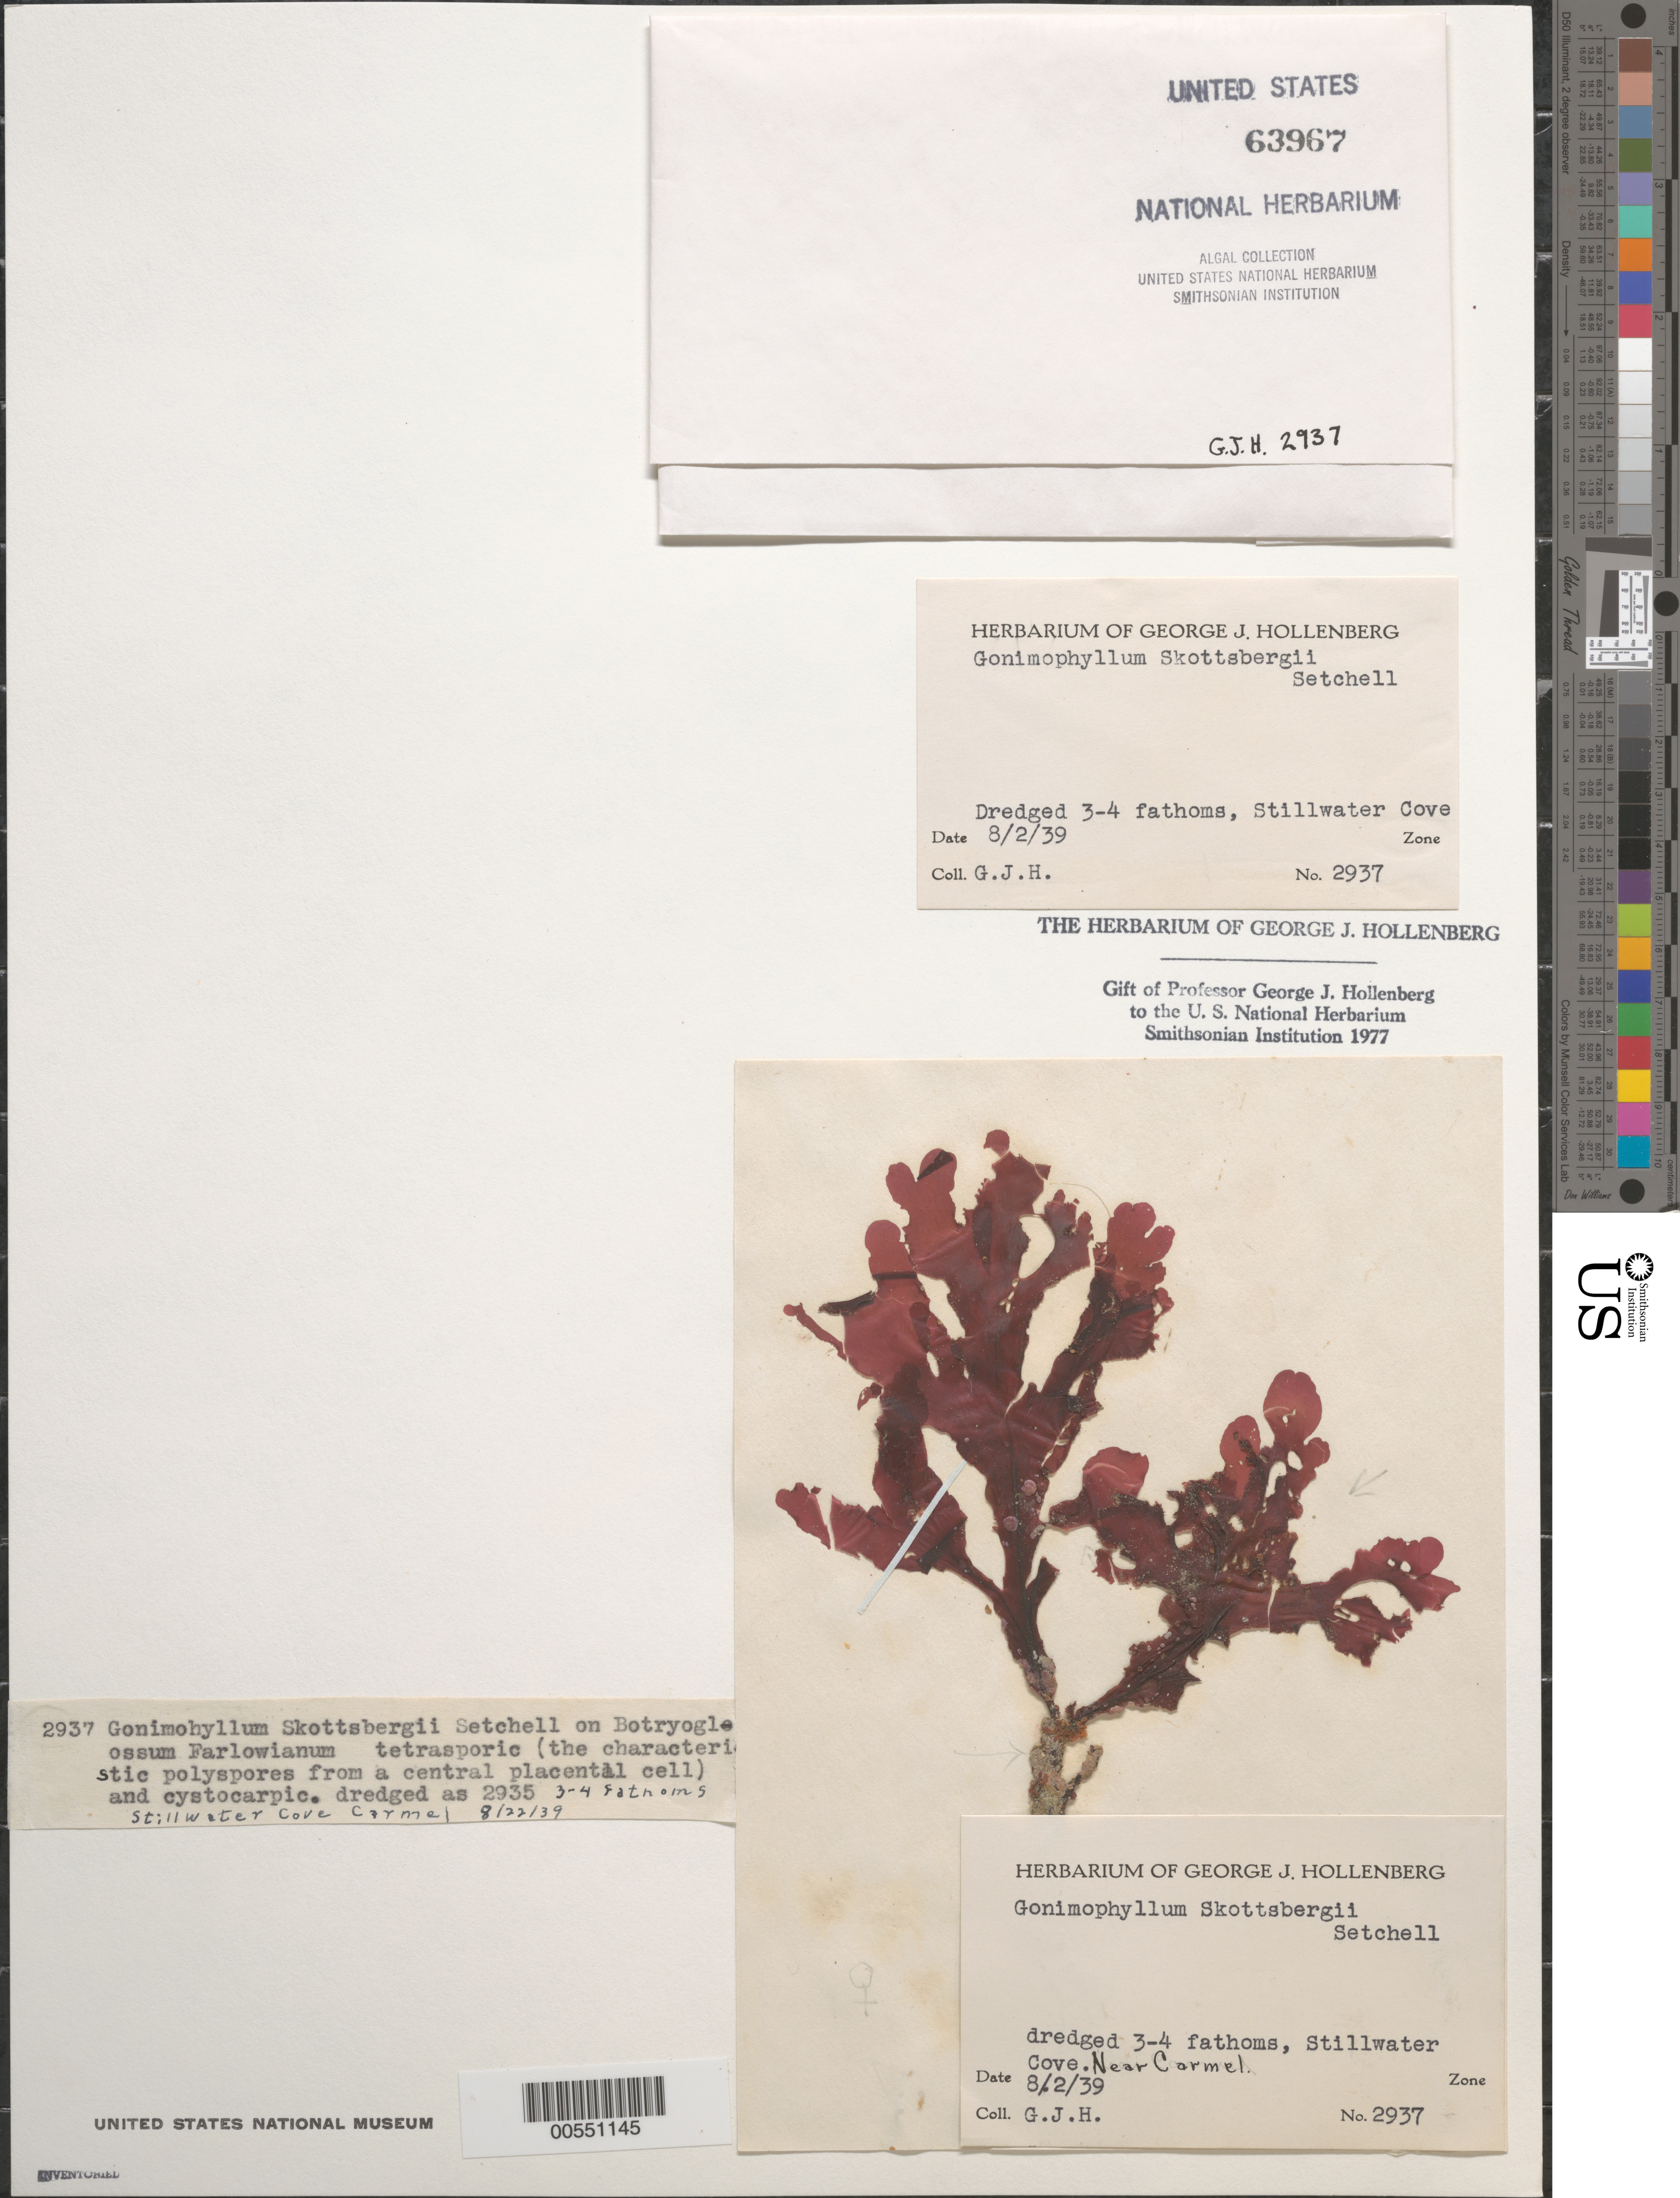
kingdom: Plantae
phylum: Rhodophyta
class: Florideophyceae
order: Ceramiales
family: Delesseriaceae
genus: Gonimophyllum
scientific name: Gonimophyllum skottsbergii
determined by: Hollenberg, George J.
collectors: G. Hollenberg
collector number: GJH 2937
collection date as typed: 02 Aug 1939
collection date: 1939-08-02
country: United States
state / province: California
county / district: Monterey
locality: Stillwater Cove, near Carmel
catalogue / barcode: US 63967